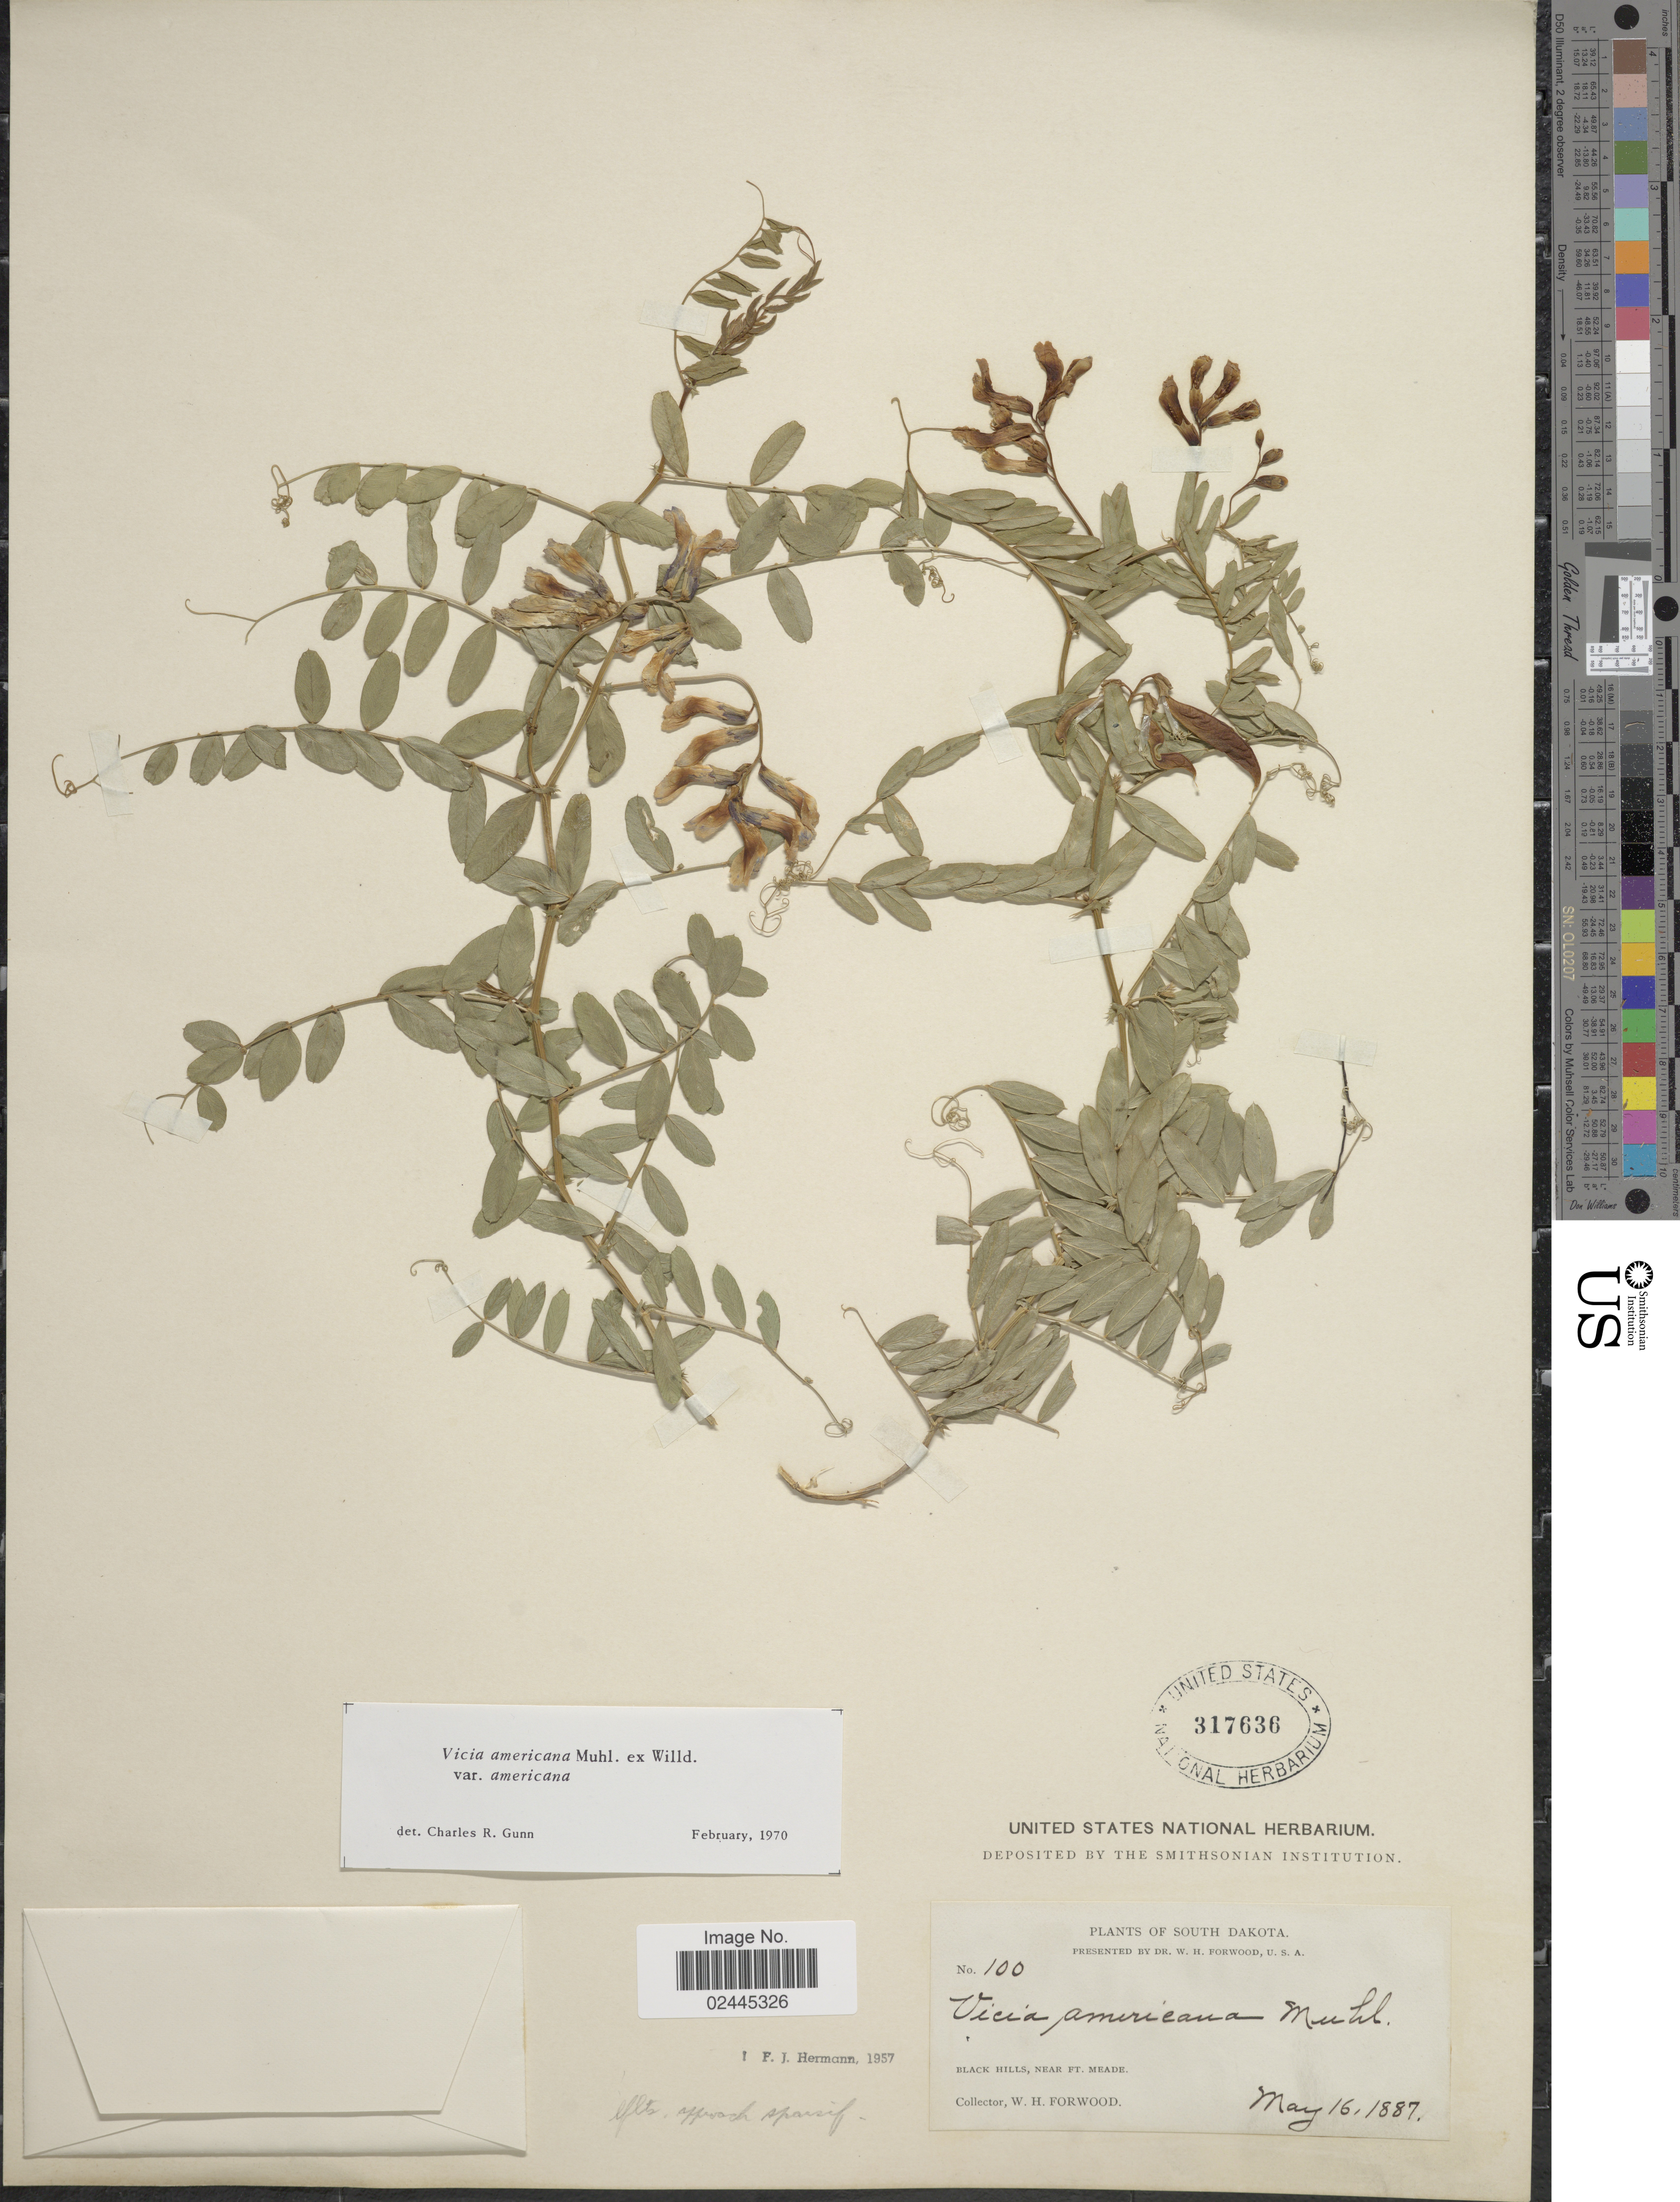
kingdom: Plantae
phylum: Tracheophyta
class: Magnoliopsida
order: Fabales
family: Fabaceae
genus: Vicia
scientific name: Vicia americana var. americana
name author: Muhl. ex Willd.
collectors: W. Forwood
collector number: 100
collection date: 1887-05-16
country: United States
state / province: South Dakota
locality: Black Hills, near Ft. Meade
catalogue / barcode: US 317636